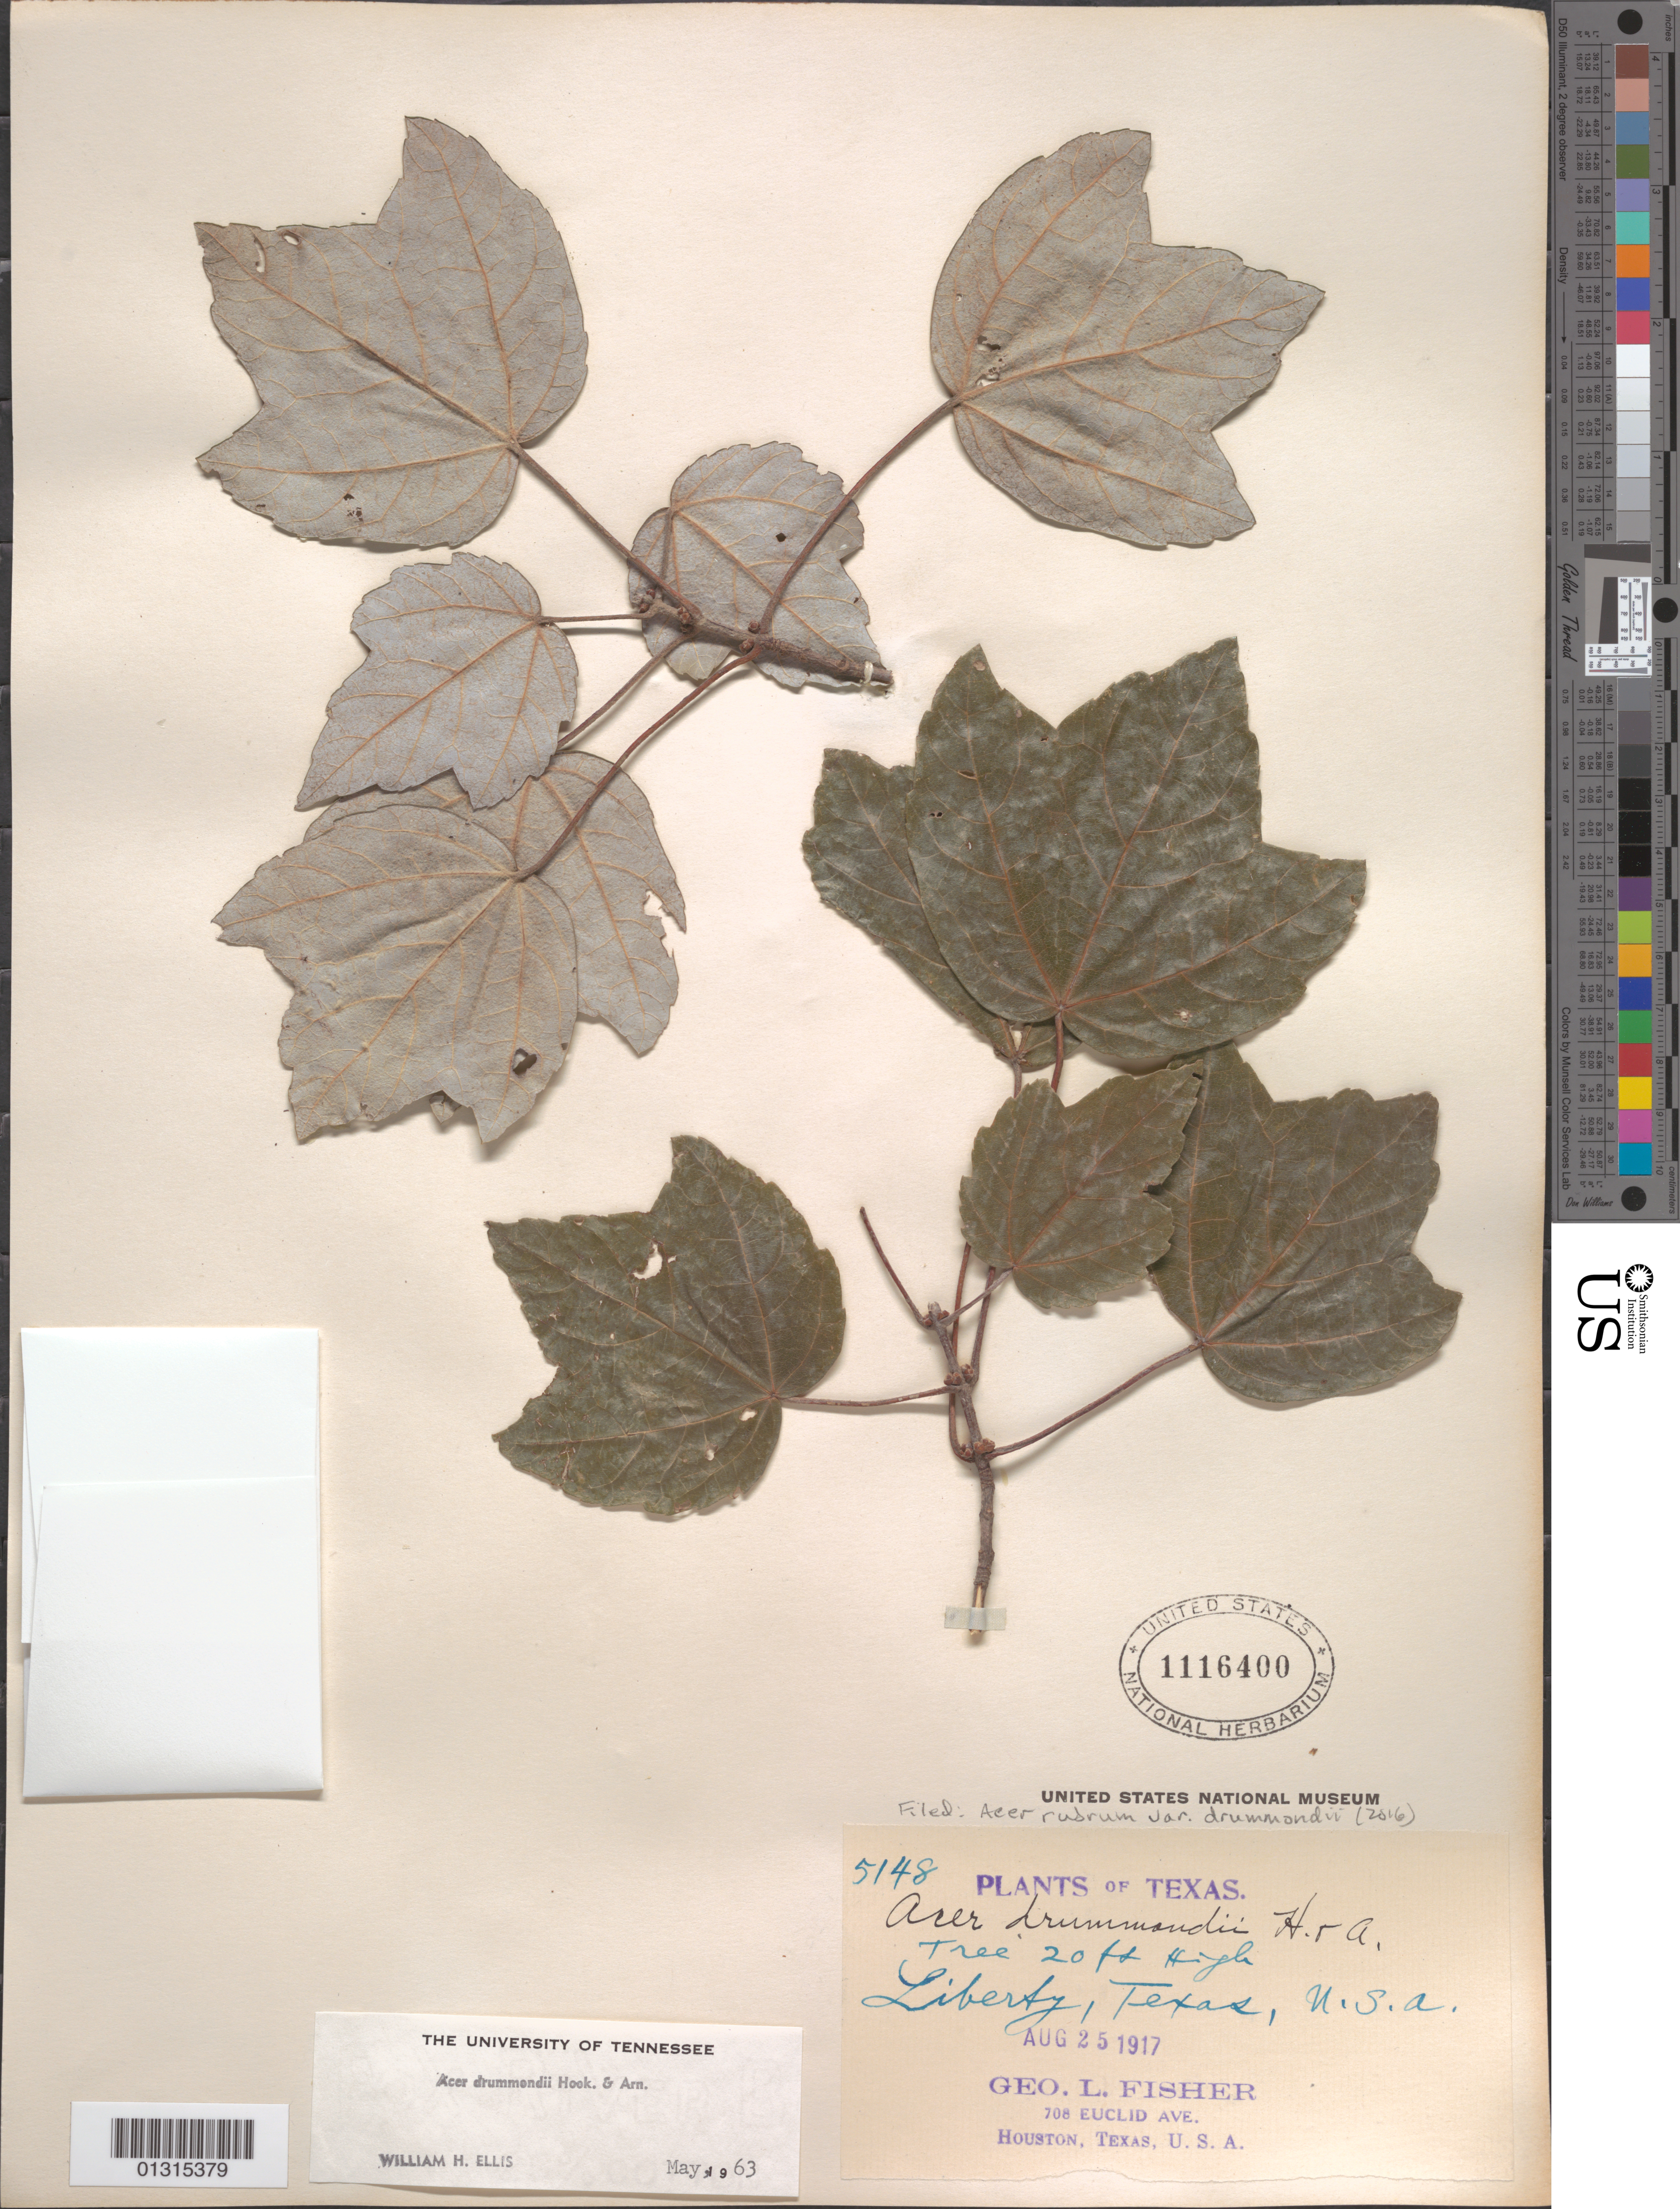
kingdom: Plantae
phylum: Tracheophyta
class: Magnoliopsida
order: Sapindales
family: Sapindaceae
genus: Acer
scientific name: Acer rubrum var. drummondi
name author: (Hook. & Arn. ex Nutt.) Sarg.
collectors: G. L. Fisher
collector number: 5148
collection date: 1917-08-25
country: United States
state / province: Texas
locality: Liberty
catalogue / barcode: US 1116400